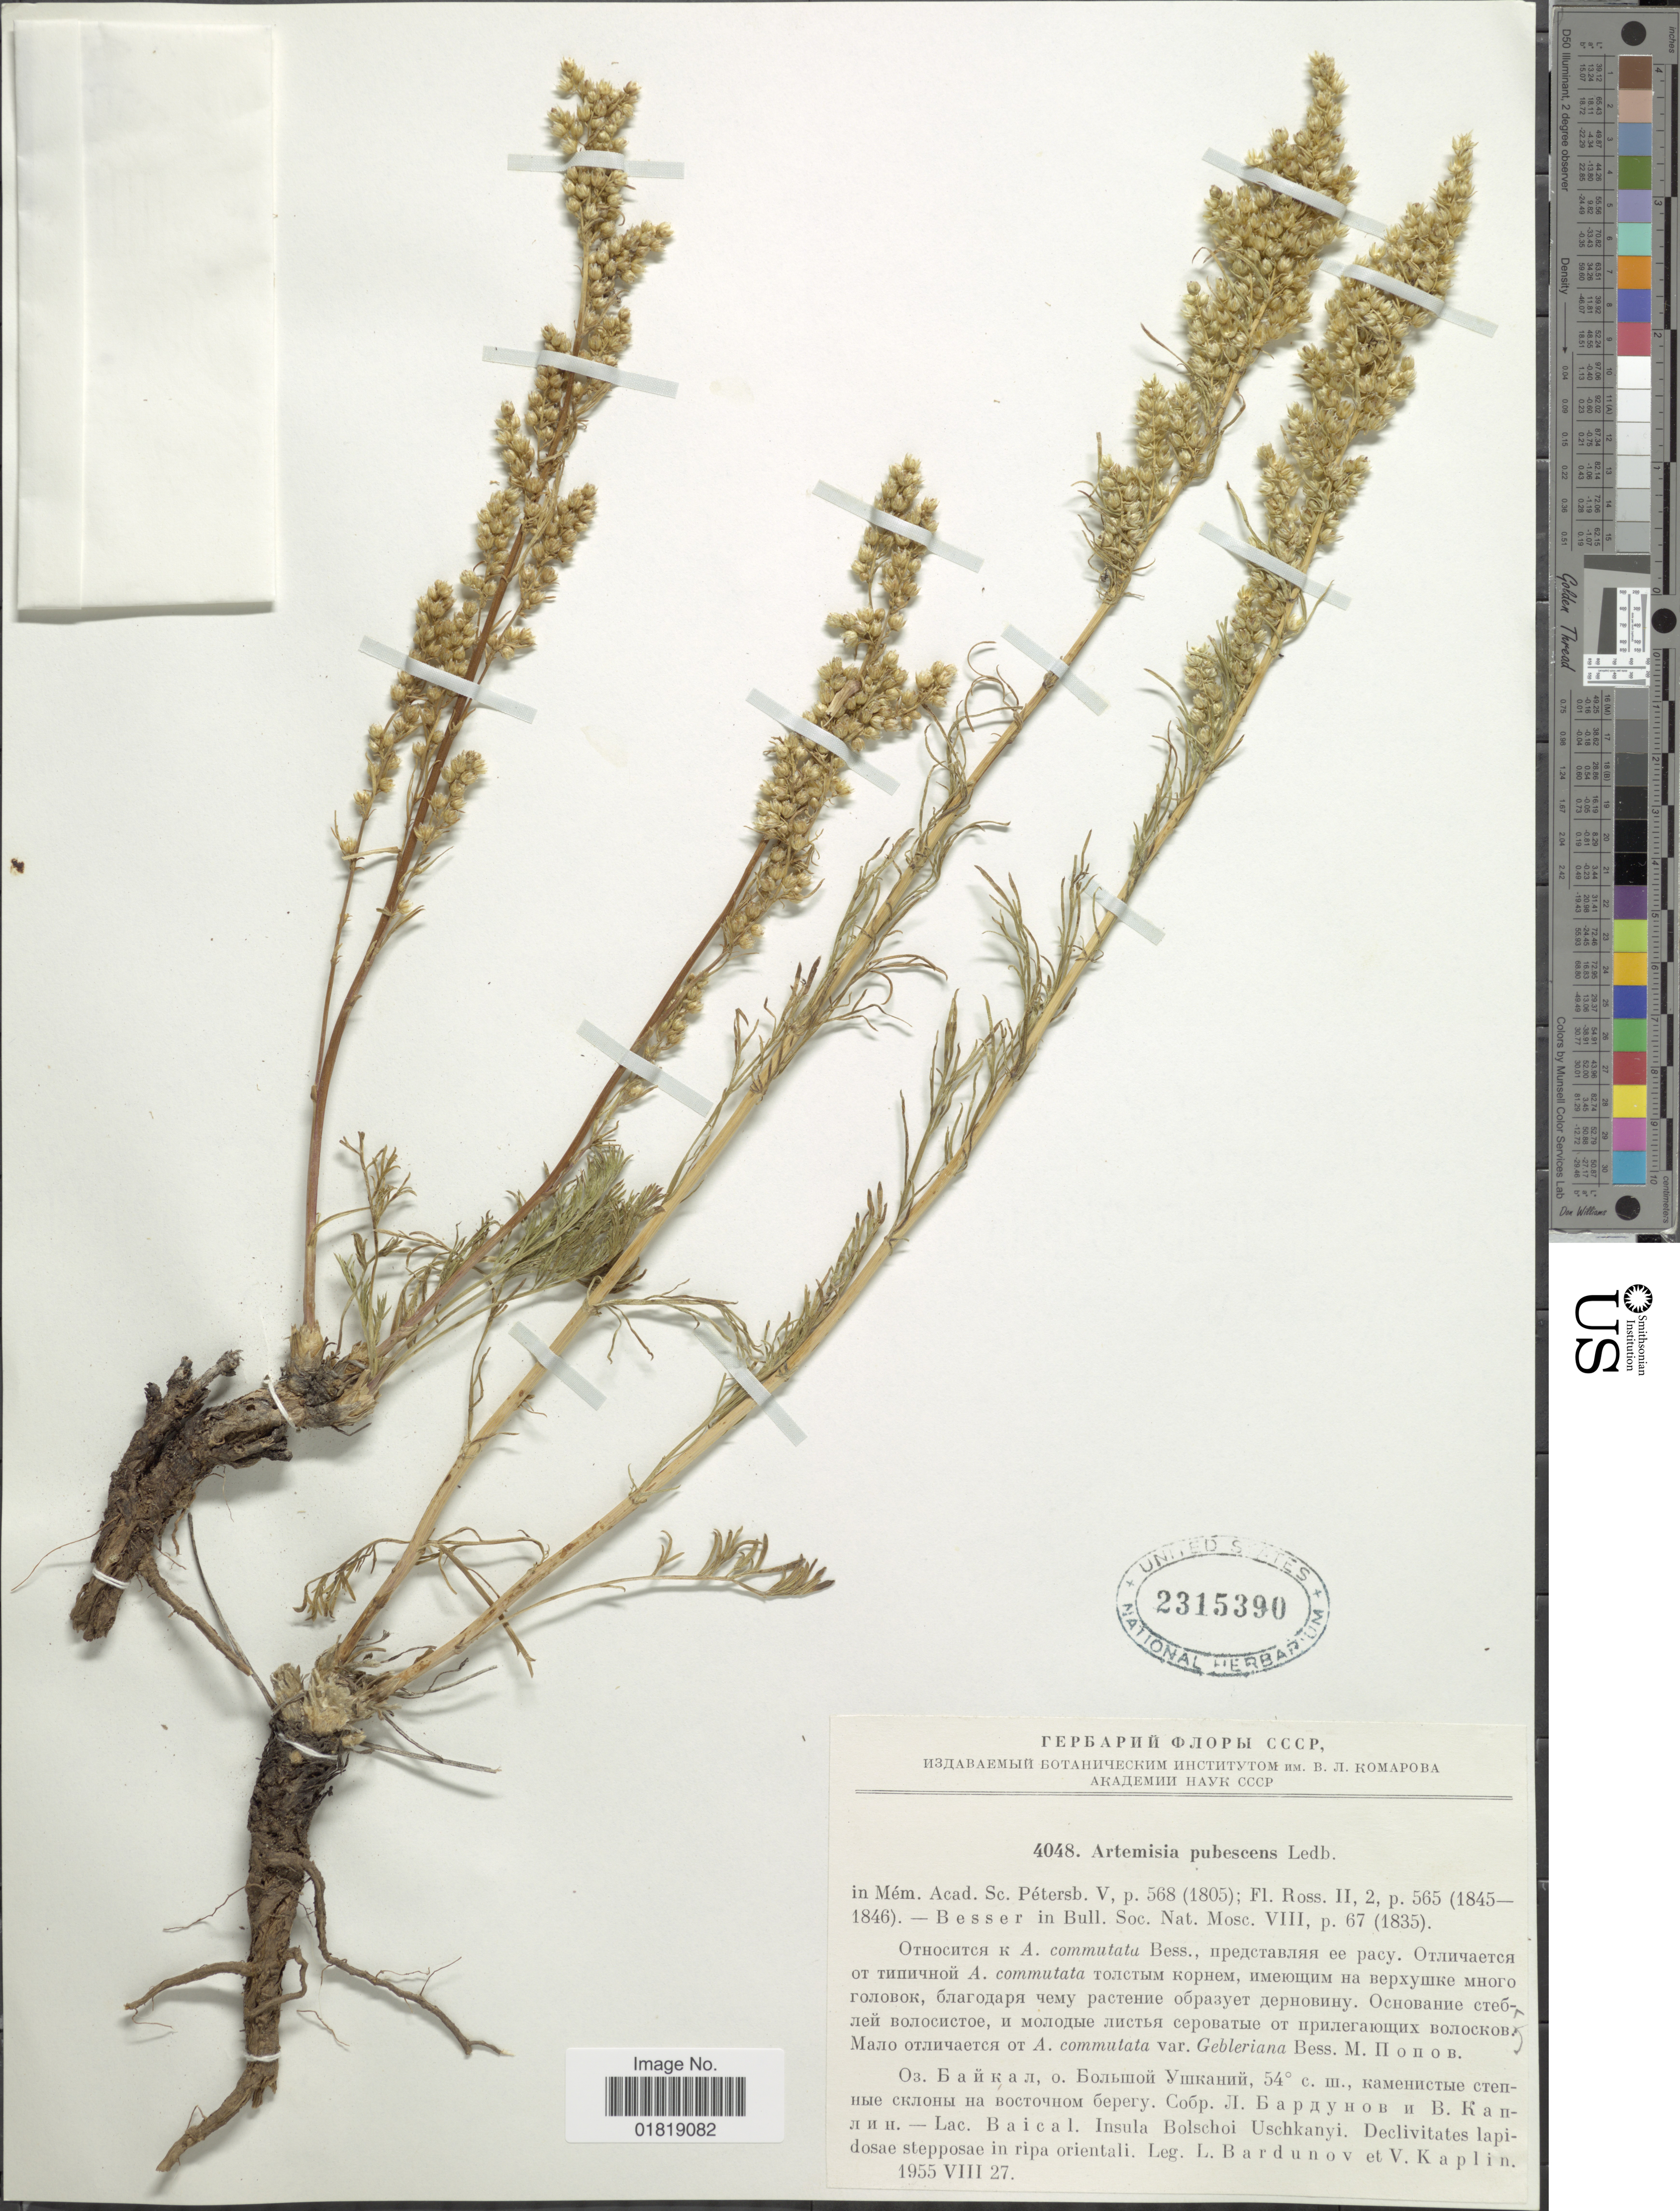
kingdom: Plantae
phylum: Tracheophyta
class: Magnoliopsida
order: Asterales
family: Asteraceae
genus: Artemisia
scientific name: Artemisia pubescens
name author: Ledeb.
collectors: L. Bardunov & V. Kaplin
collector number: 4048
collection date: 1955-08-27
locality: Lac. Baical, Insula Bolschoi Uschkanyi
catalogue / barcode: US 2315390